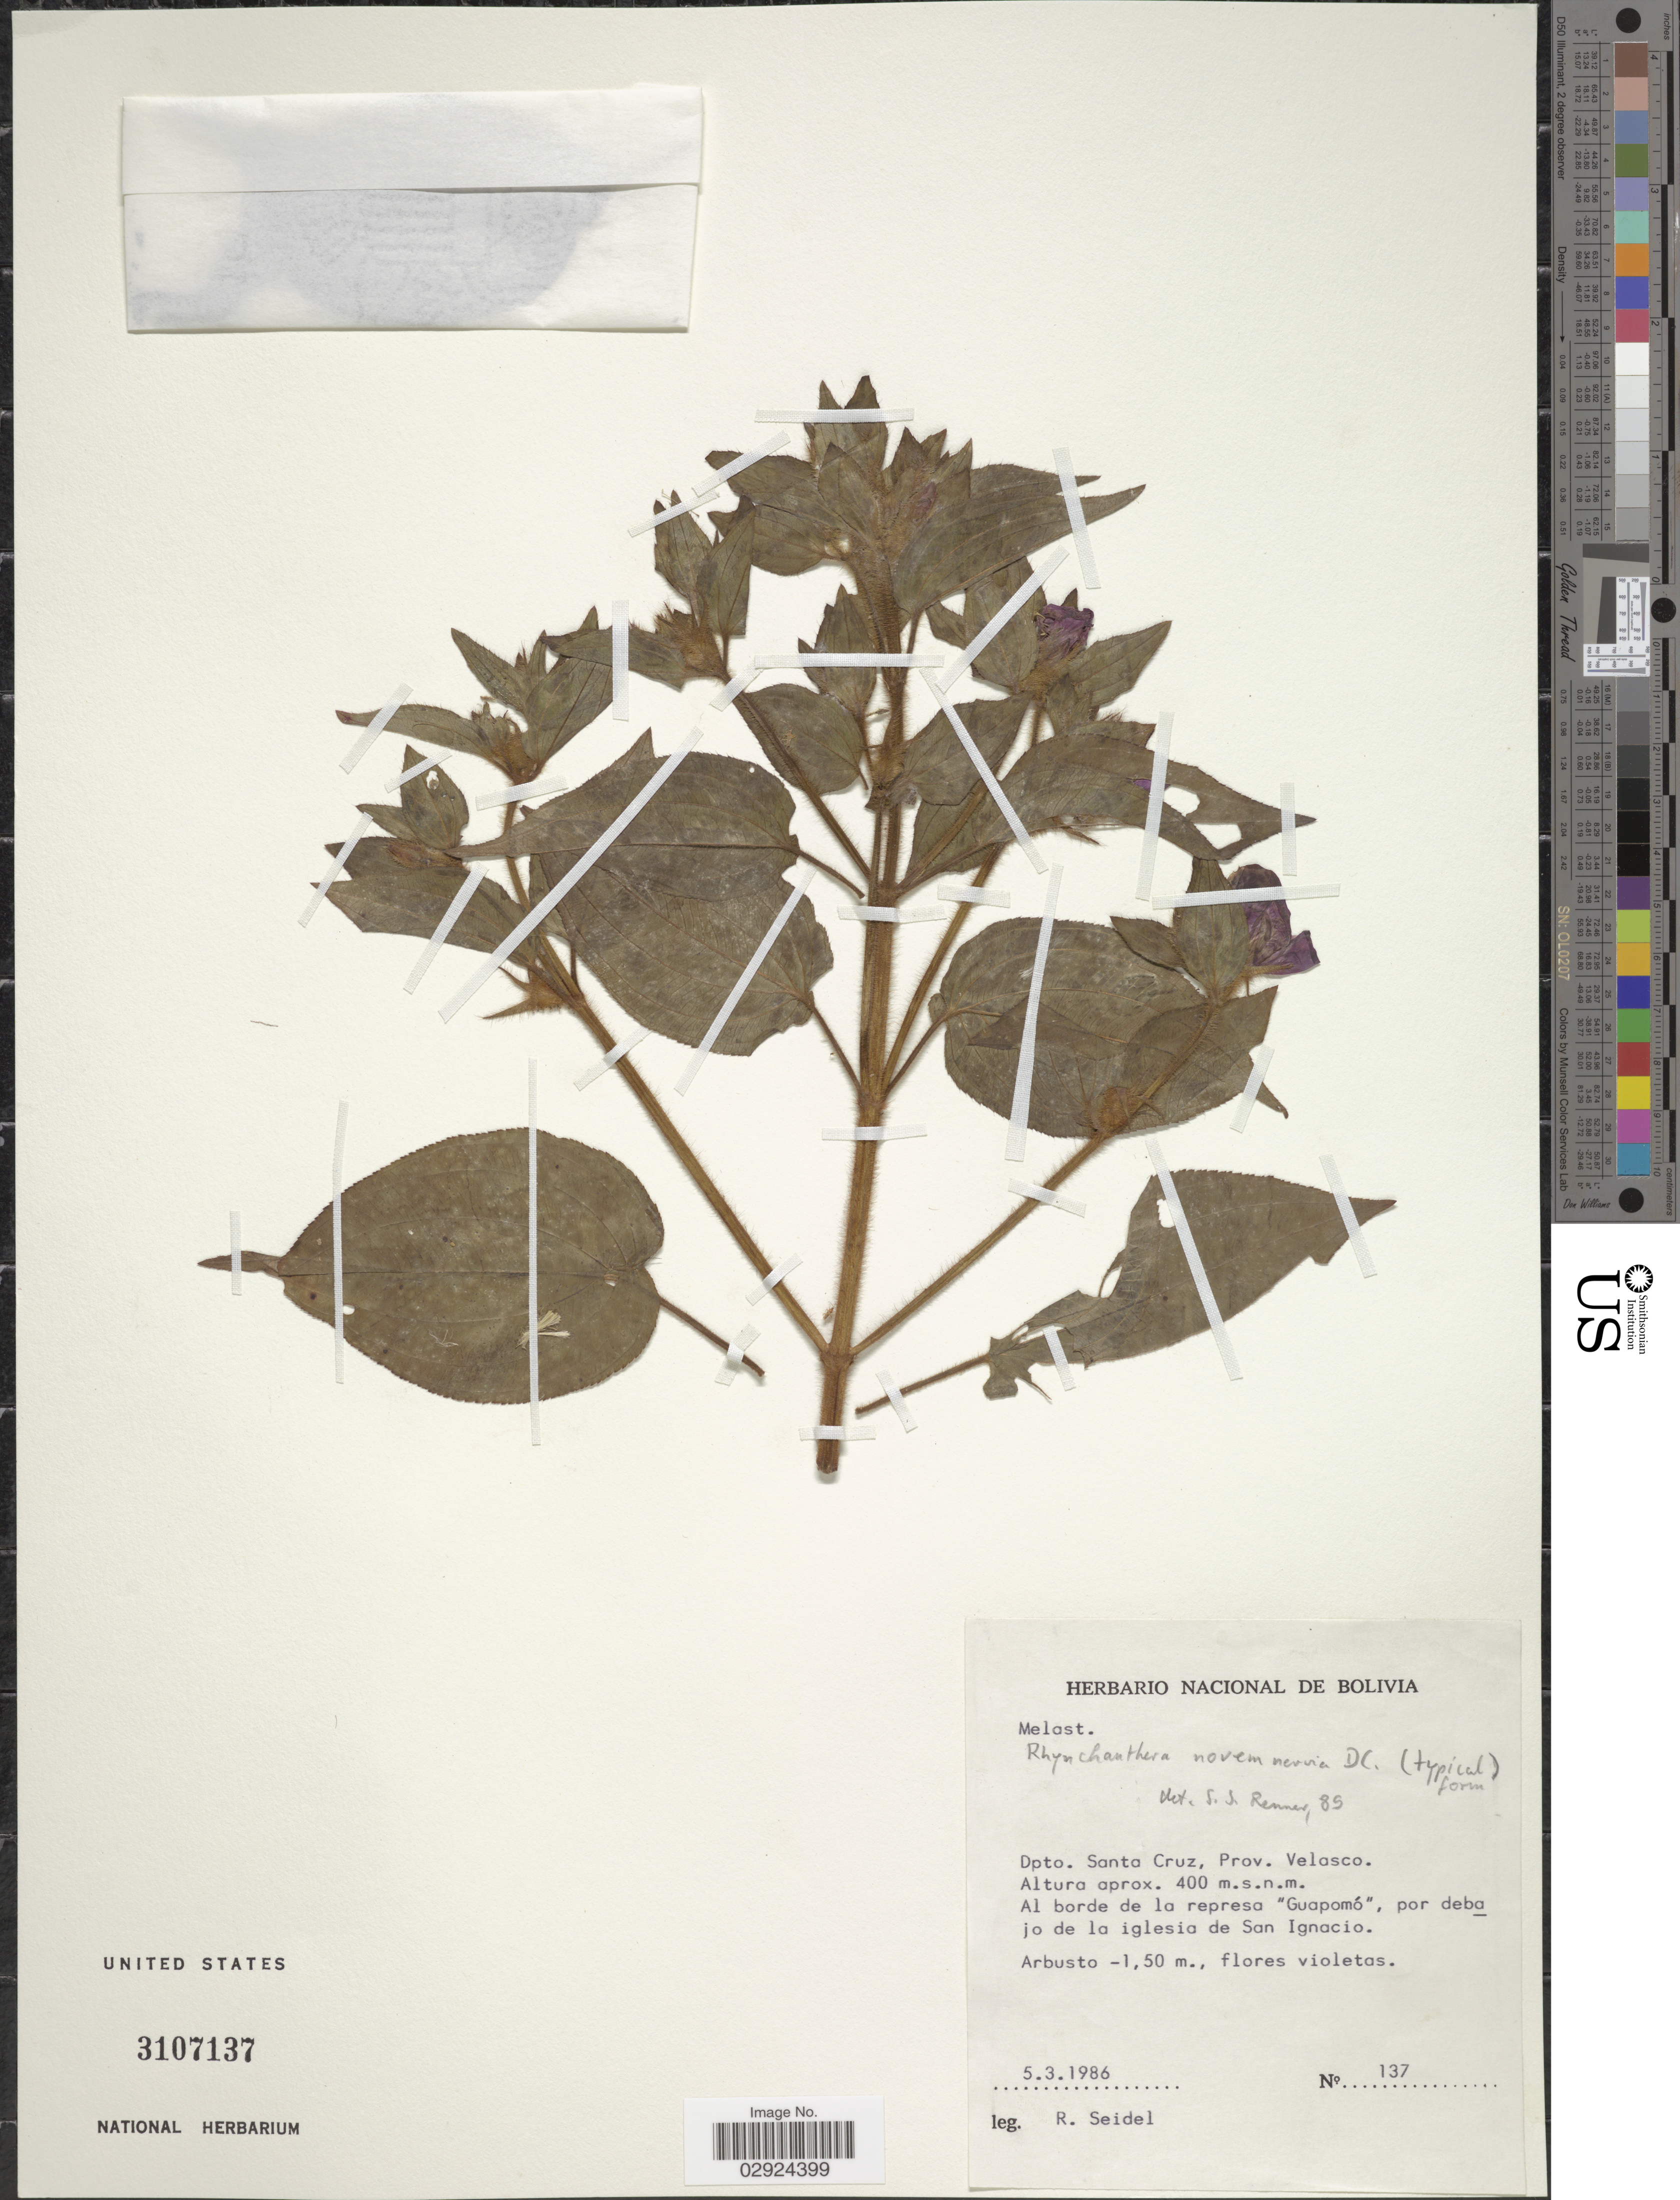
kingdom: Plantae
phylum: Tracheophyta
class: Magnoliopsida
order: Myrtales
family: Melastomataceae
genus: Rhynchanthera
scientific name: Rhynchanthera novemnervia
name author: DC.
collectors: R. Seidel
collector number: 137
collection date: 1986-03-05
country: Bolivia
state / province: Santa Cruz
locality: Dpto. Santa Cruz, Prov. Velasco. Al borde de la represa "Guapomó", por debajo de la iglesia de San Ignacio.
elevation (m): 400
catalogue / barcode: US 3107137